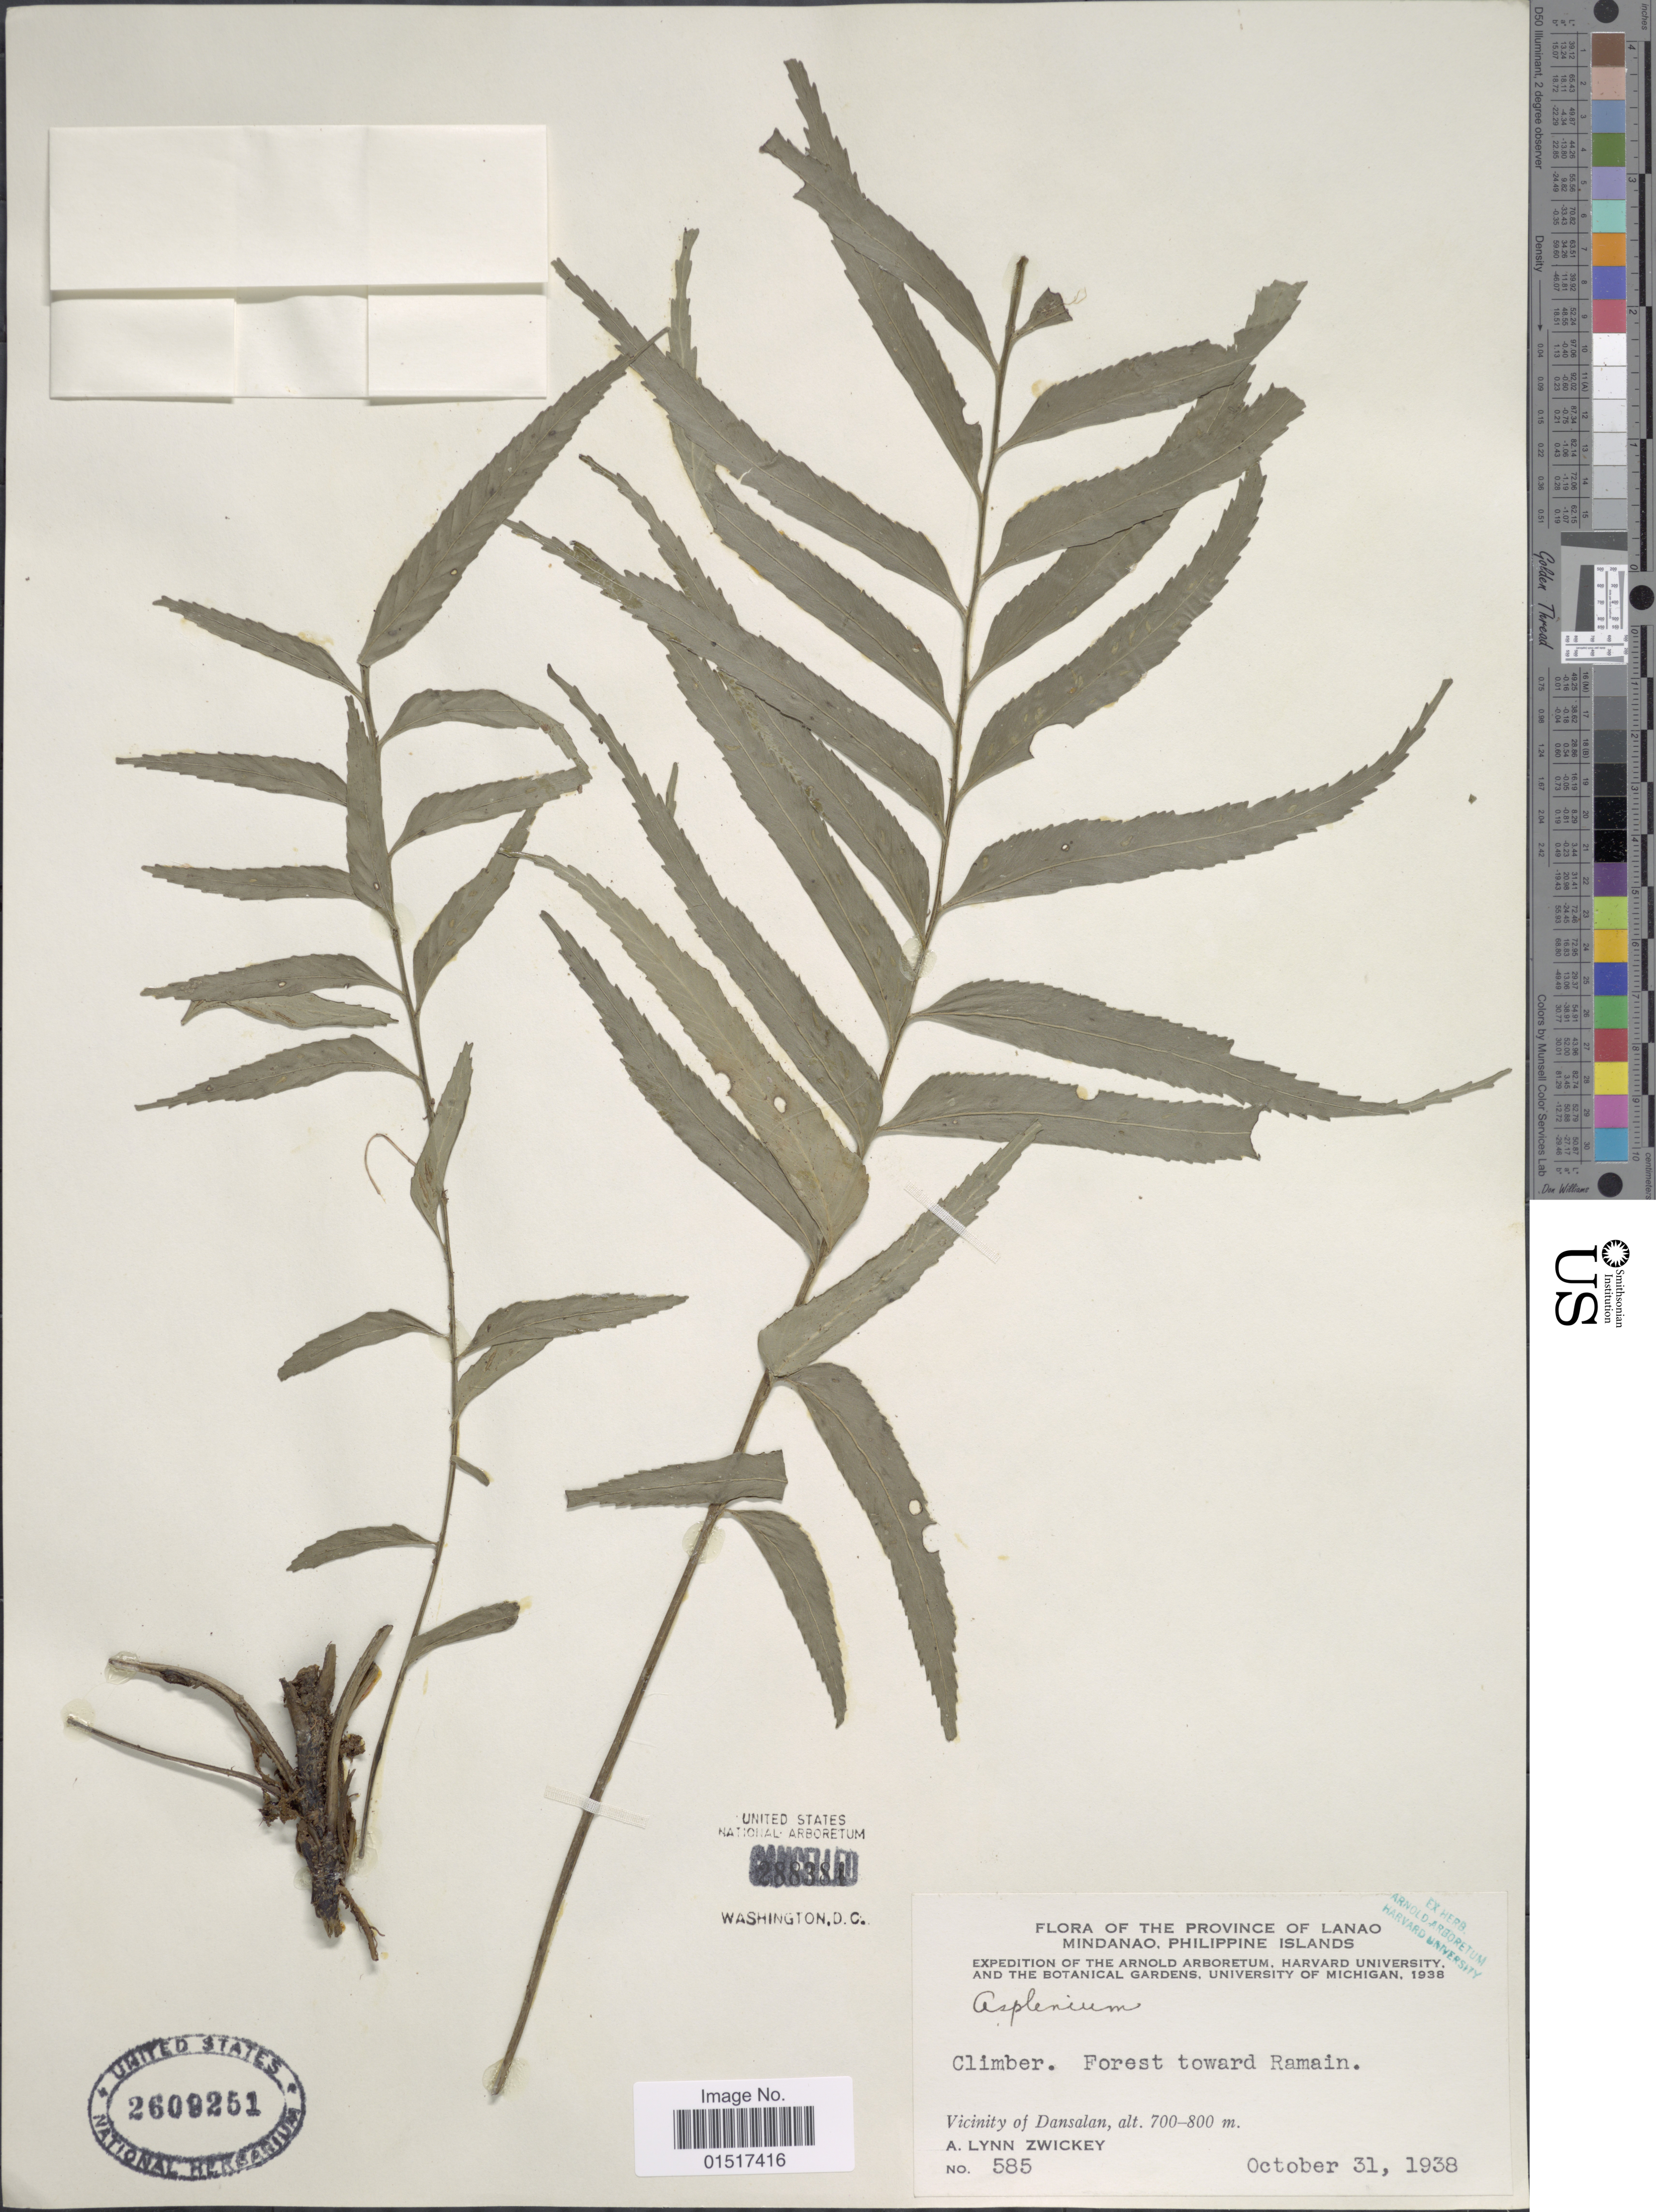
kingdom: Plantae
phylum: Tracheophyta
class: Polypodiopsida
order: Polypodiales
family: Aspleniaceae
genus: Asplenium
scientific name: Asplenium sp.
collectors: A. Zwickey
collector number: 585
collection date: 1938-10-31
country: Philippines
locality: Province of Lanao. Mindanao. Forest toward Ramain. Vicinity of Dansalan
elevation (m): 700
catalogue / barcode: US 2609251